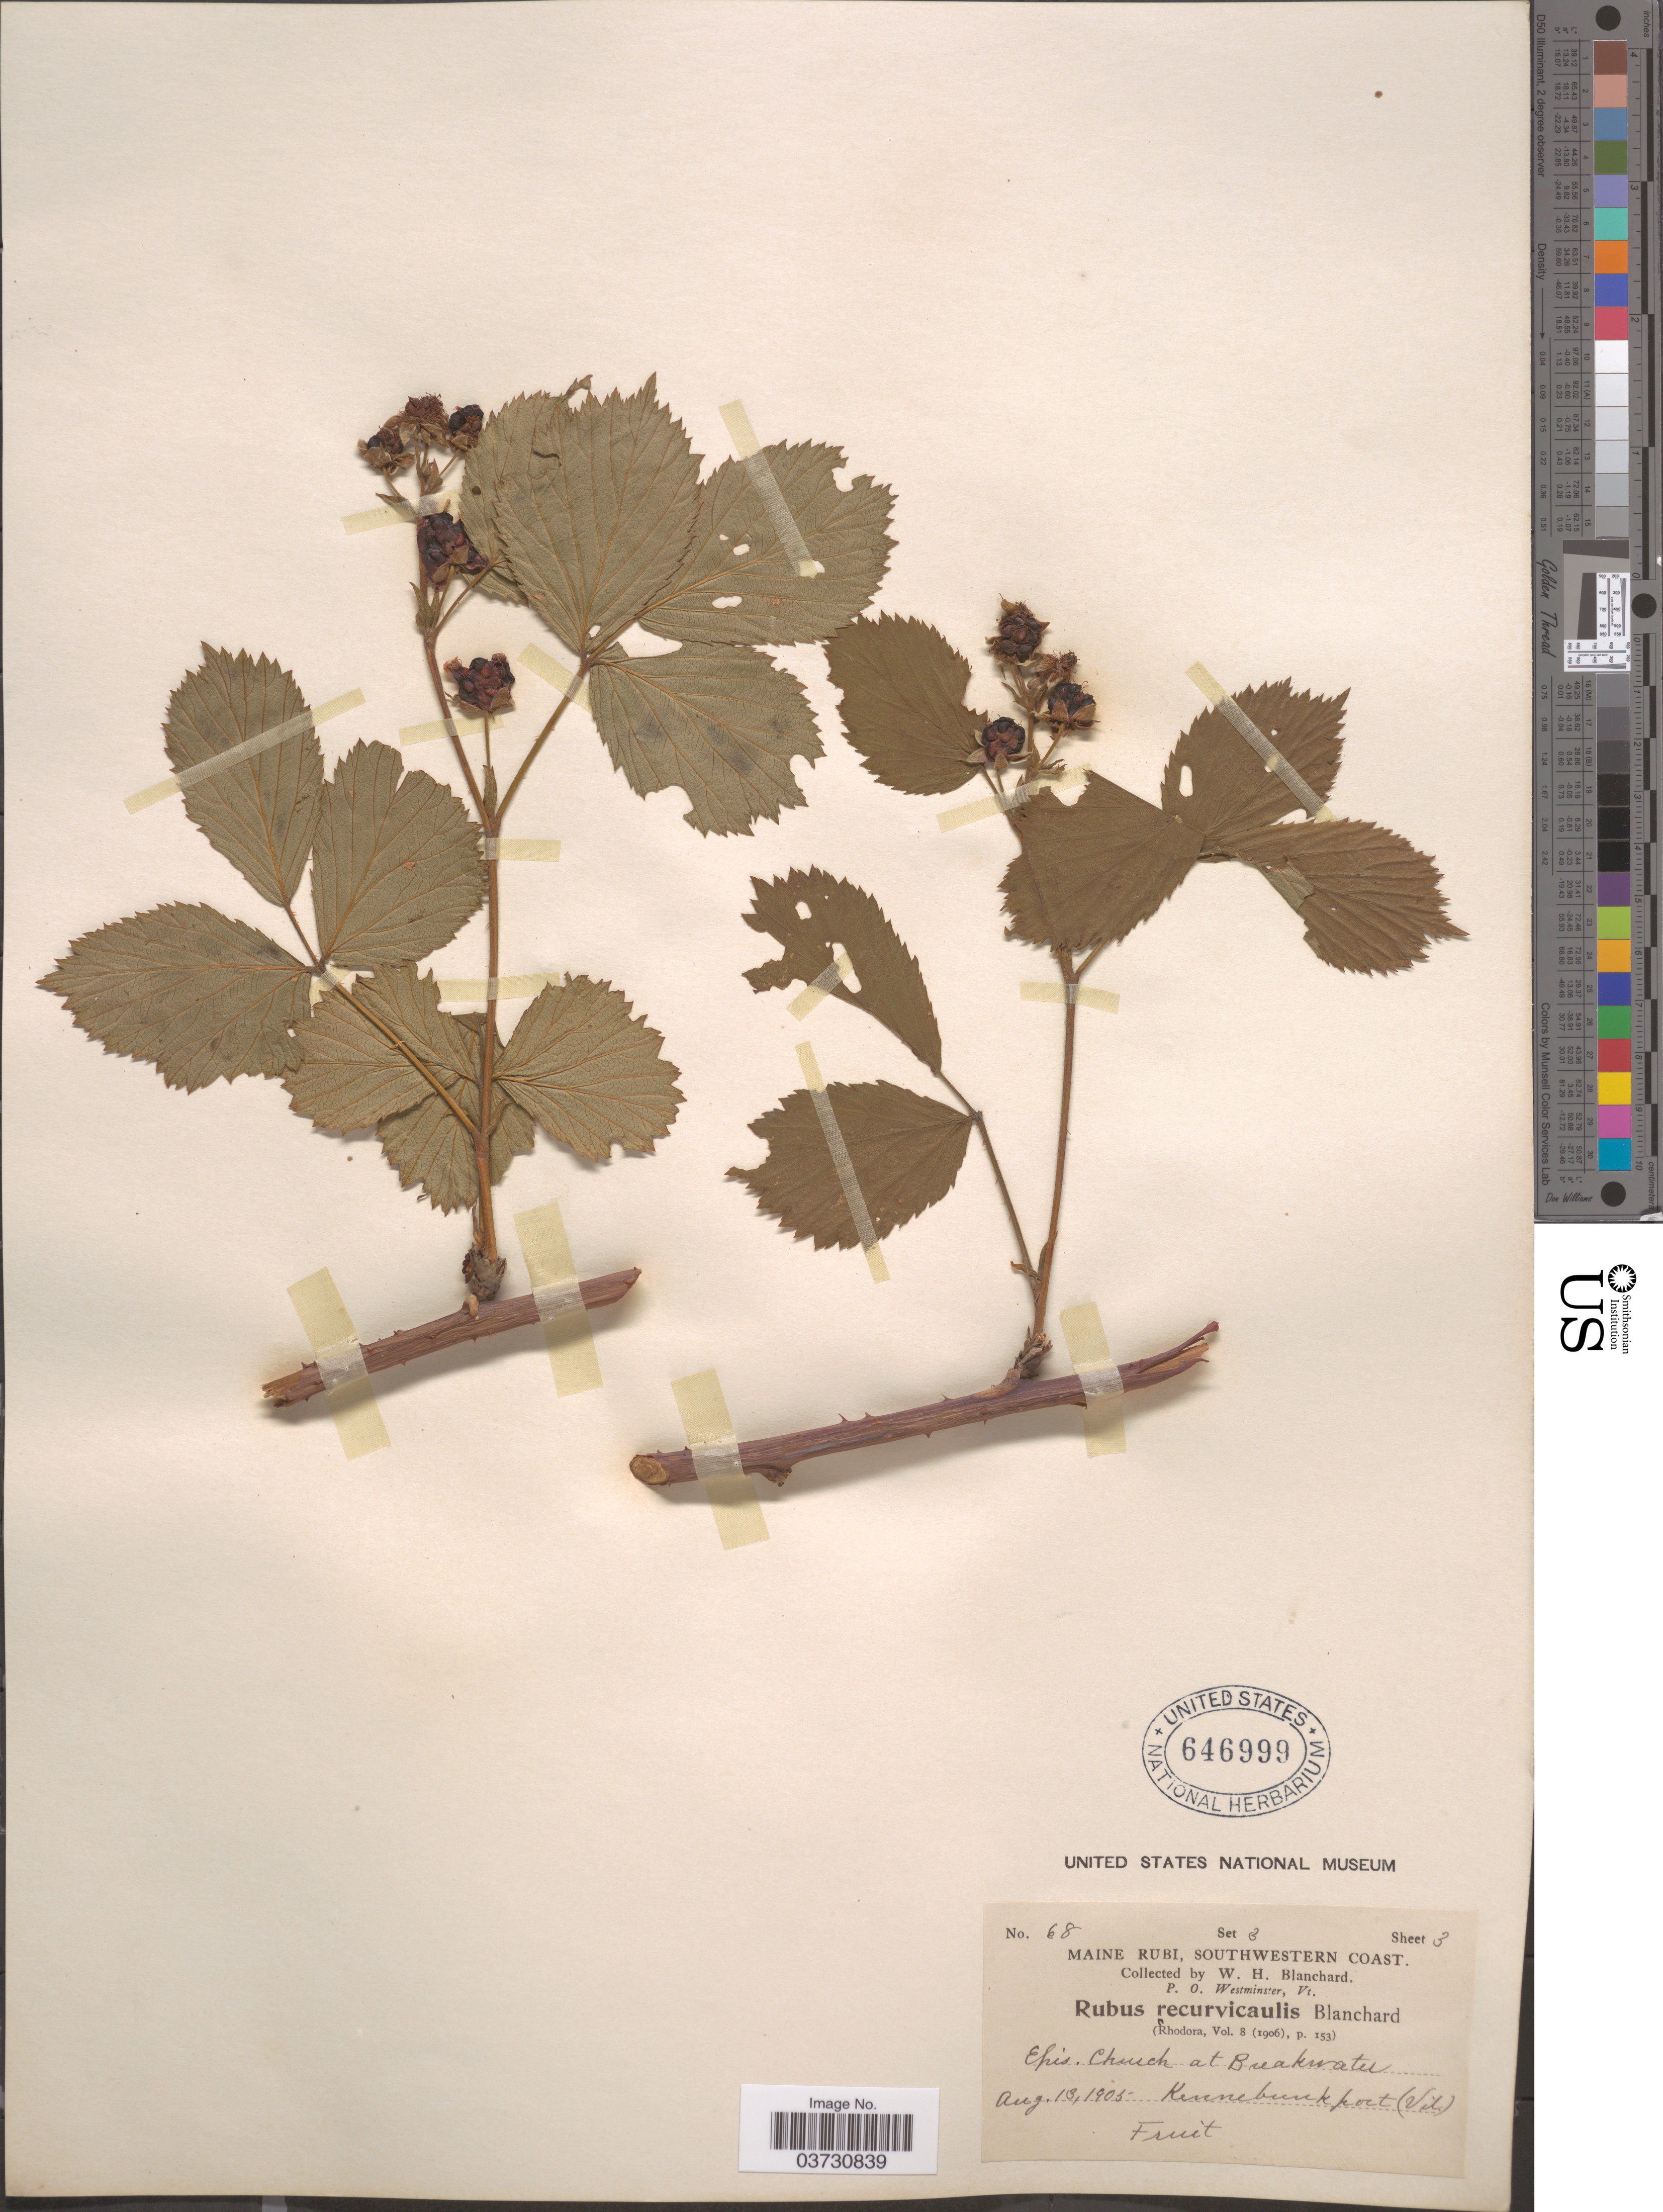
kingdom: Plantae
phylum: Tracheophyta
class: Magnoliopsida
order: Rosales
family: Rosaceae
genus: Rubus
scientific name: Rubus pergratus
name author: Blanch.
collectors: W. H. Blanchard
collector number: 68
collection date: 1905-08-13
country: United States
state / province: Maine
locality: Maine Rubi, Southwestern Coast, Epis. Church at Breakwater. Kennebunkport (Vil).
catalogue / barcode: US 646999